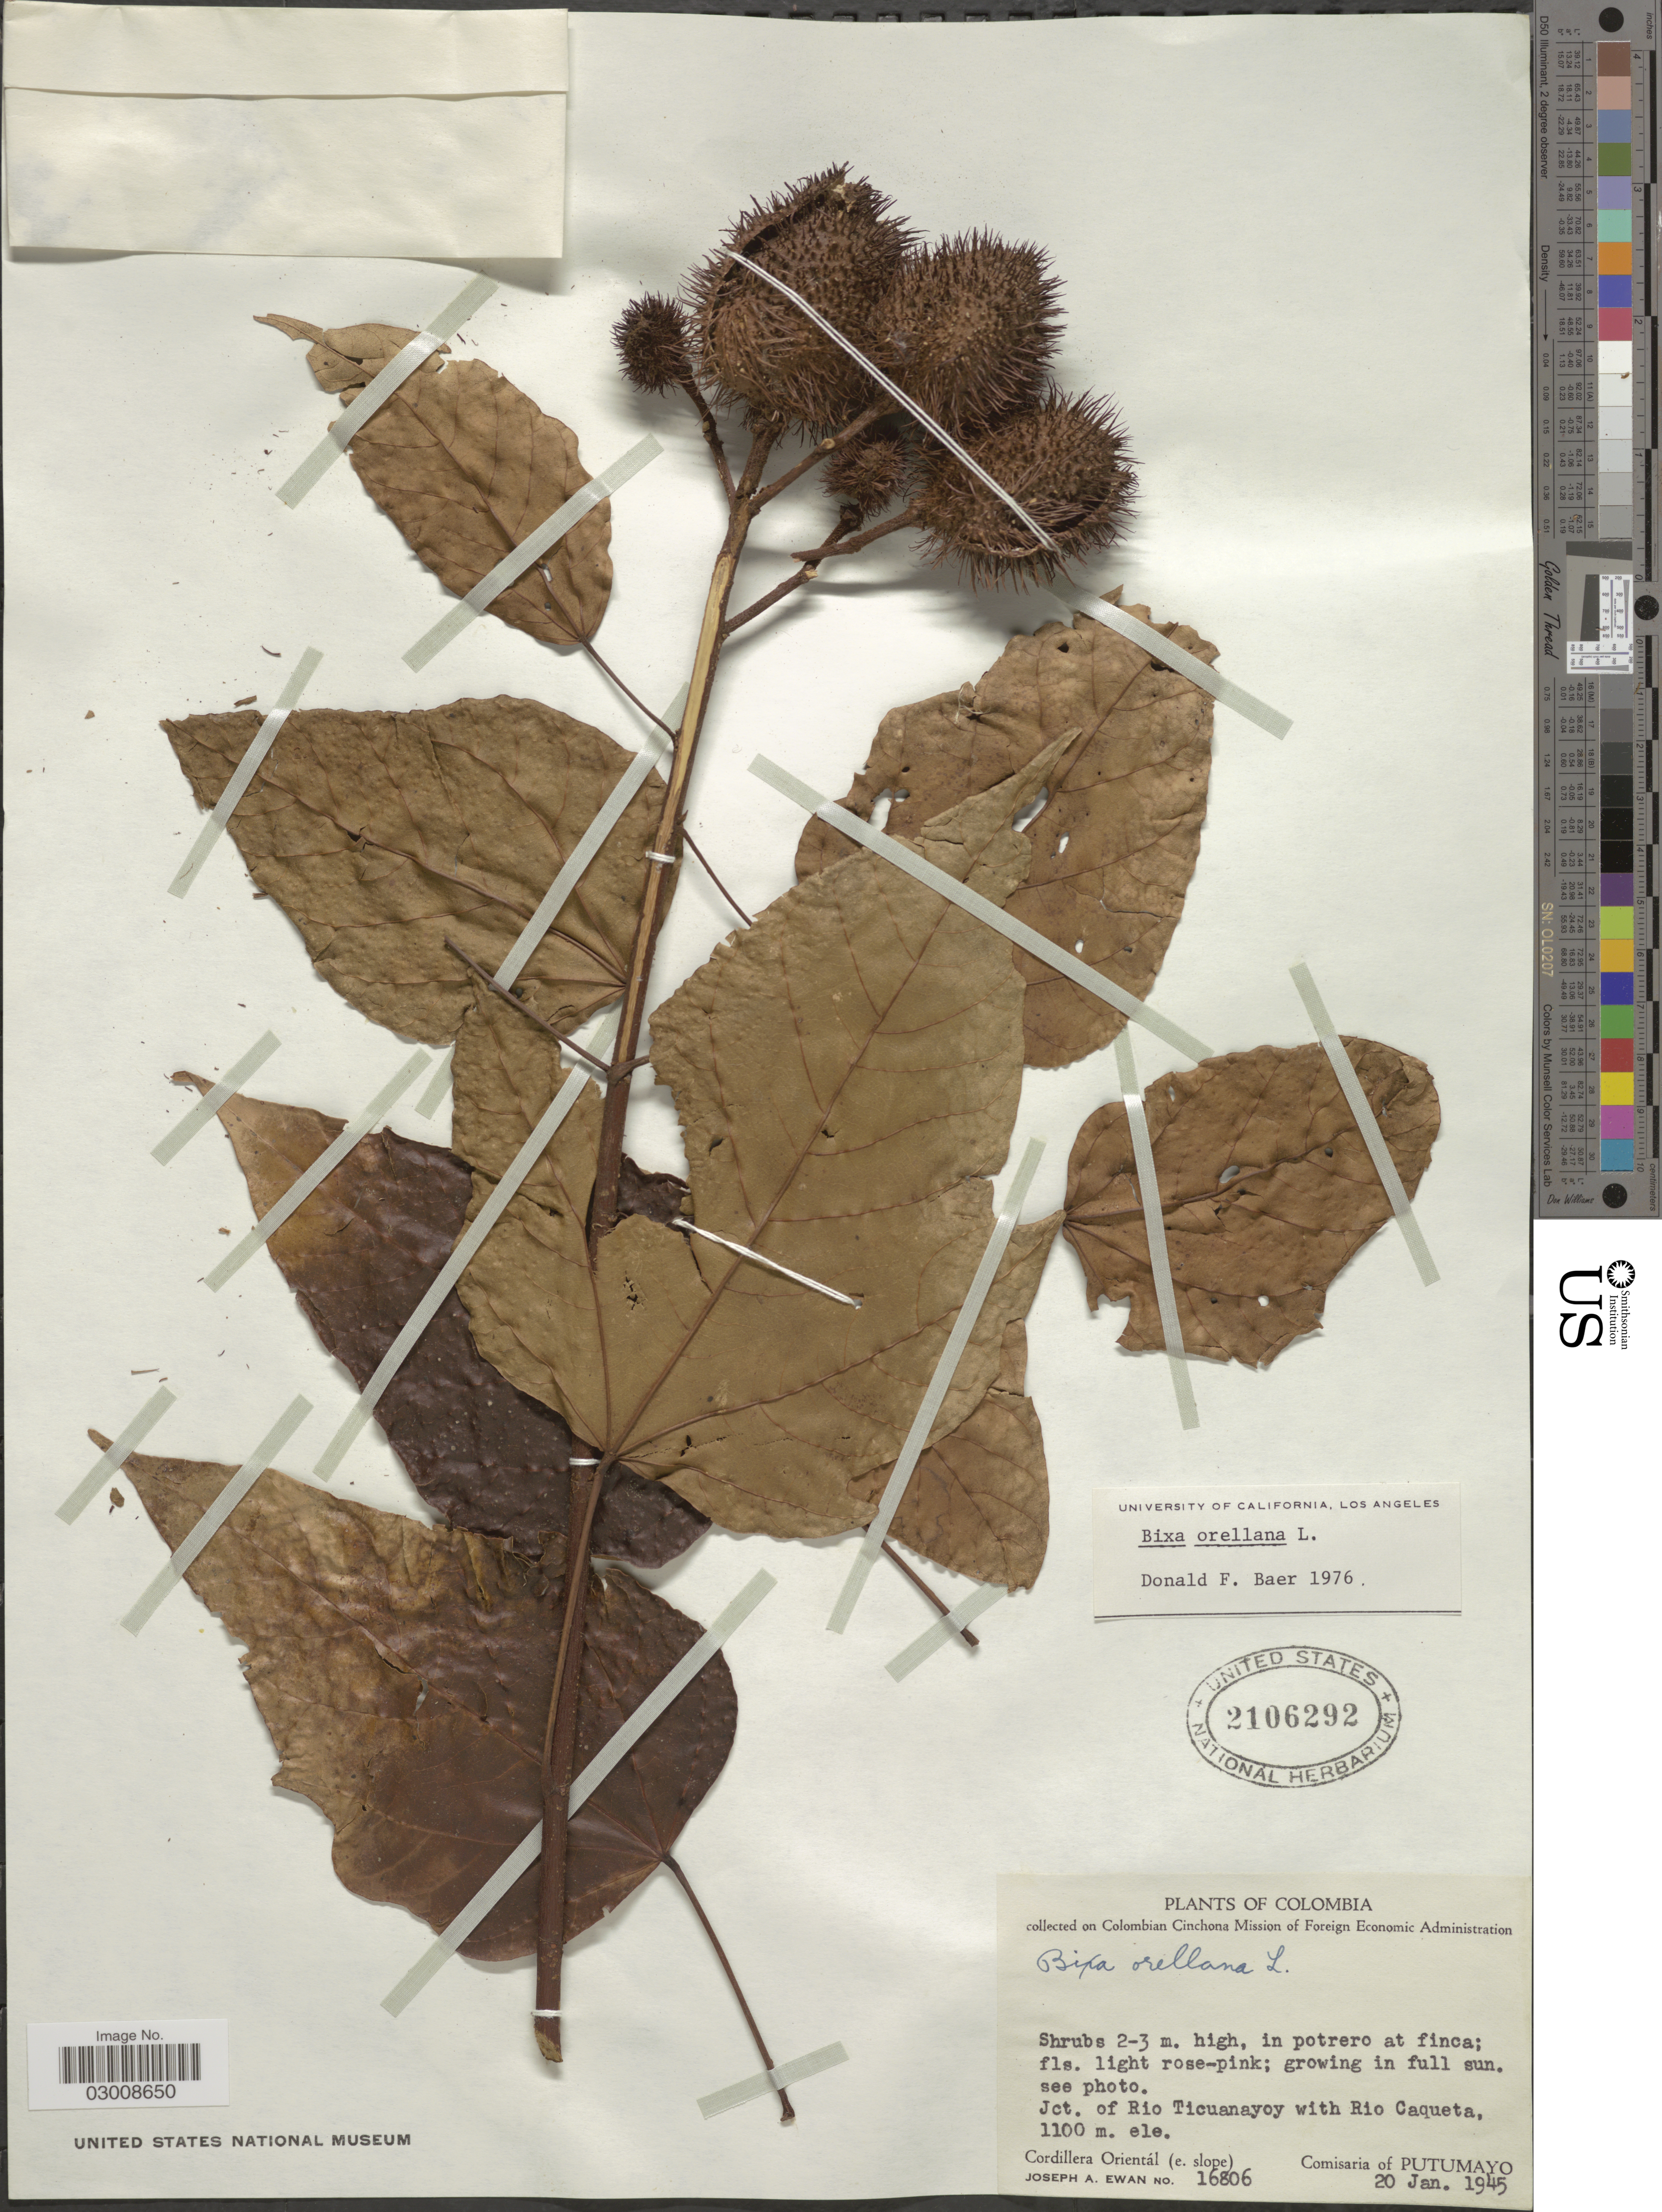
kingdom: Plantae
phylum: Tracheophyta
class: Magnoliopsida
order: Malvales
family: Bixaceae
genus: Bixa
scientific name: Bixa orellana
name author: L.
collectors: J. A. Ewan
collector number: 16806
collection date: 1945-01-20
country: Colombia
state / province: Putumayo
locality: Jct. of Rio Ticuanayoy with Rio Caqueta, Cordillera Orientál (e. slope), Comisaria of Putumayo.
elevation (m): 1100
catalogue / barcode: US 2106292